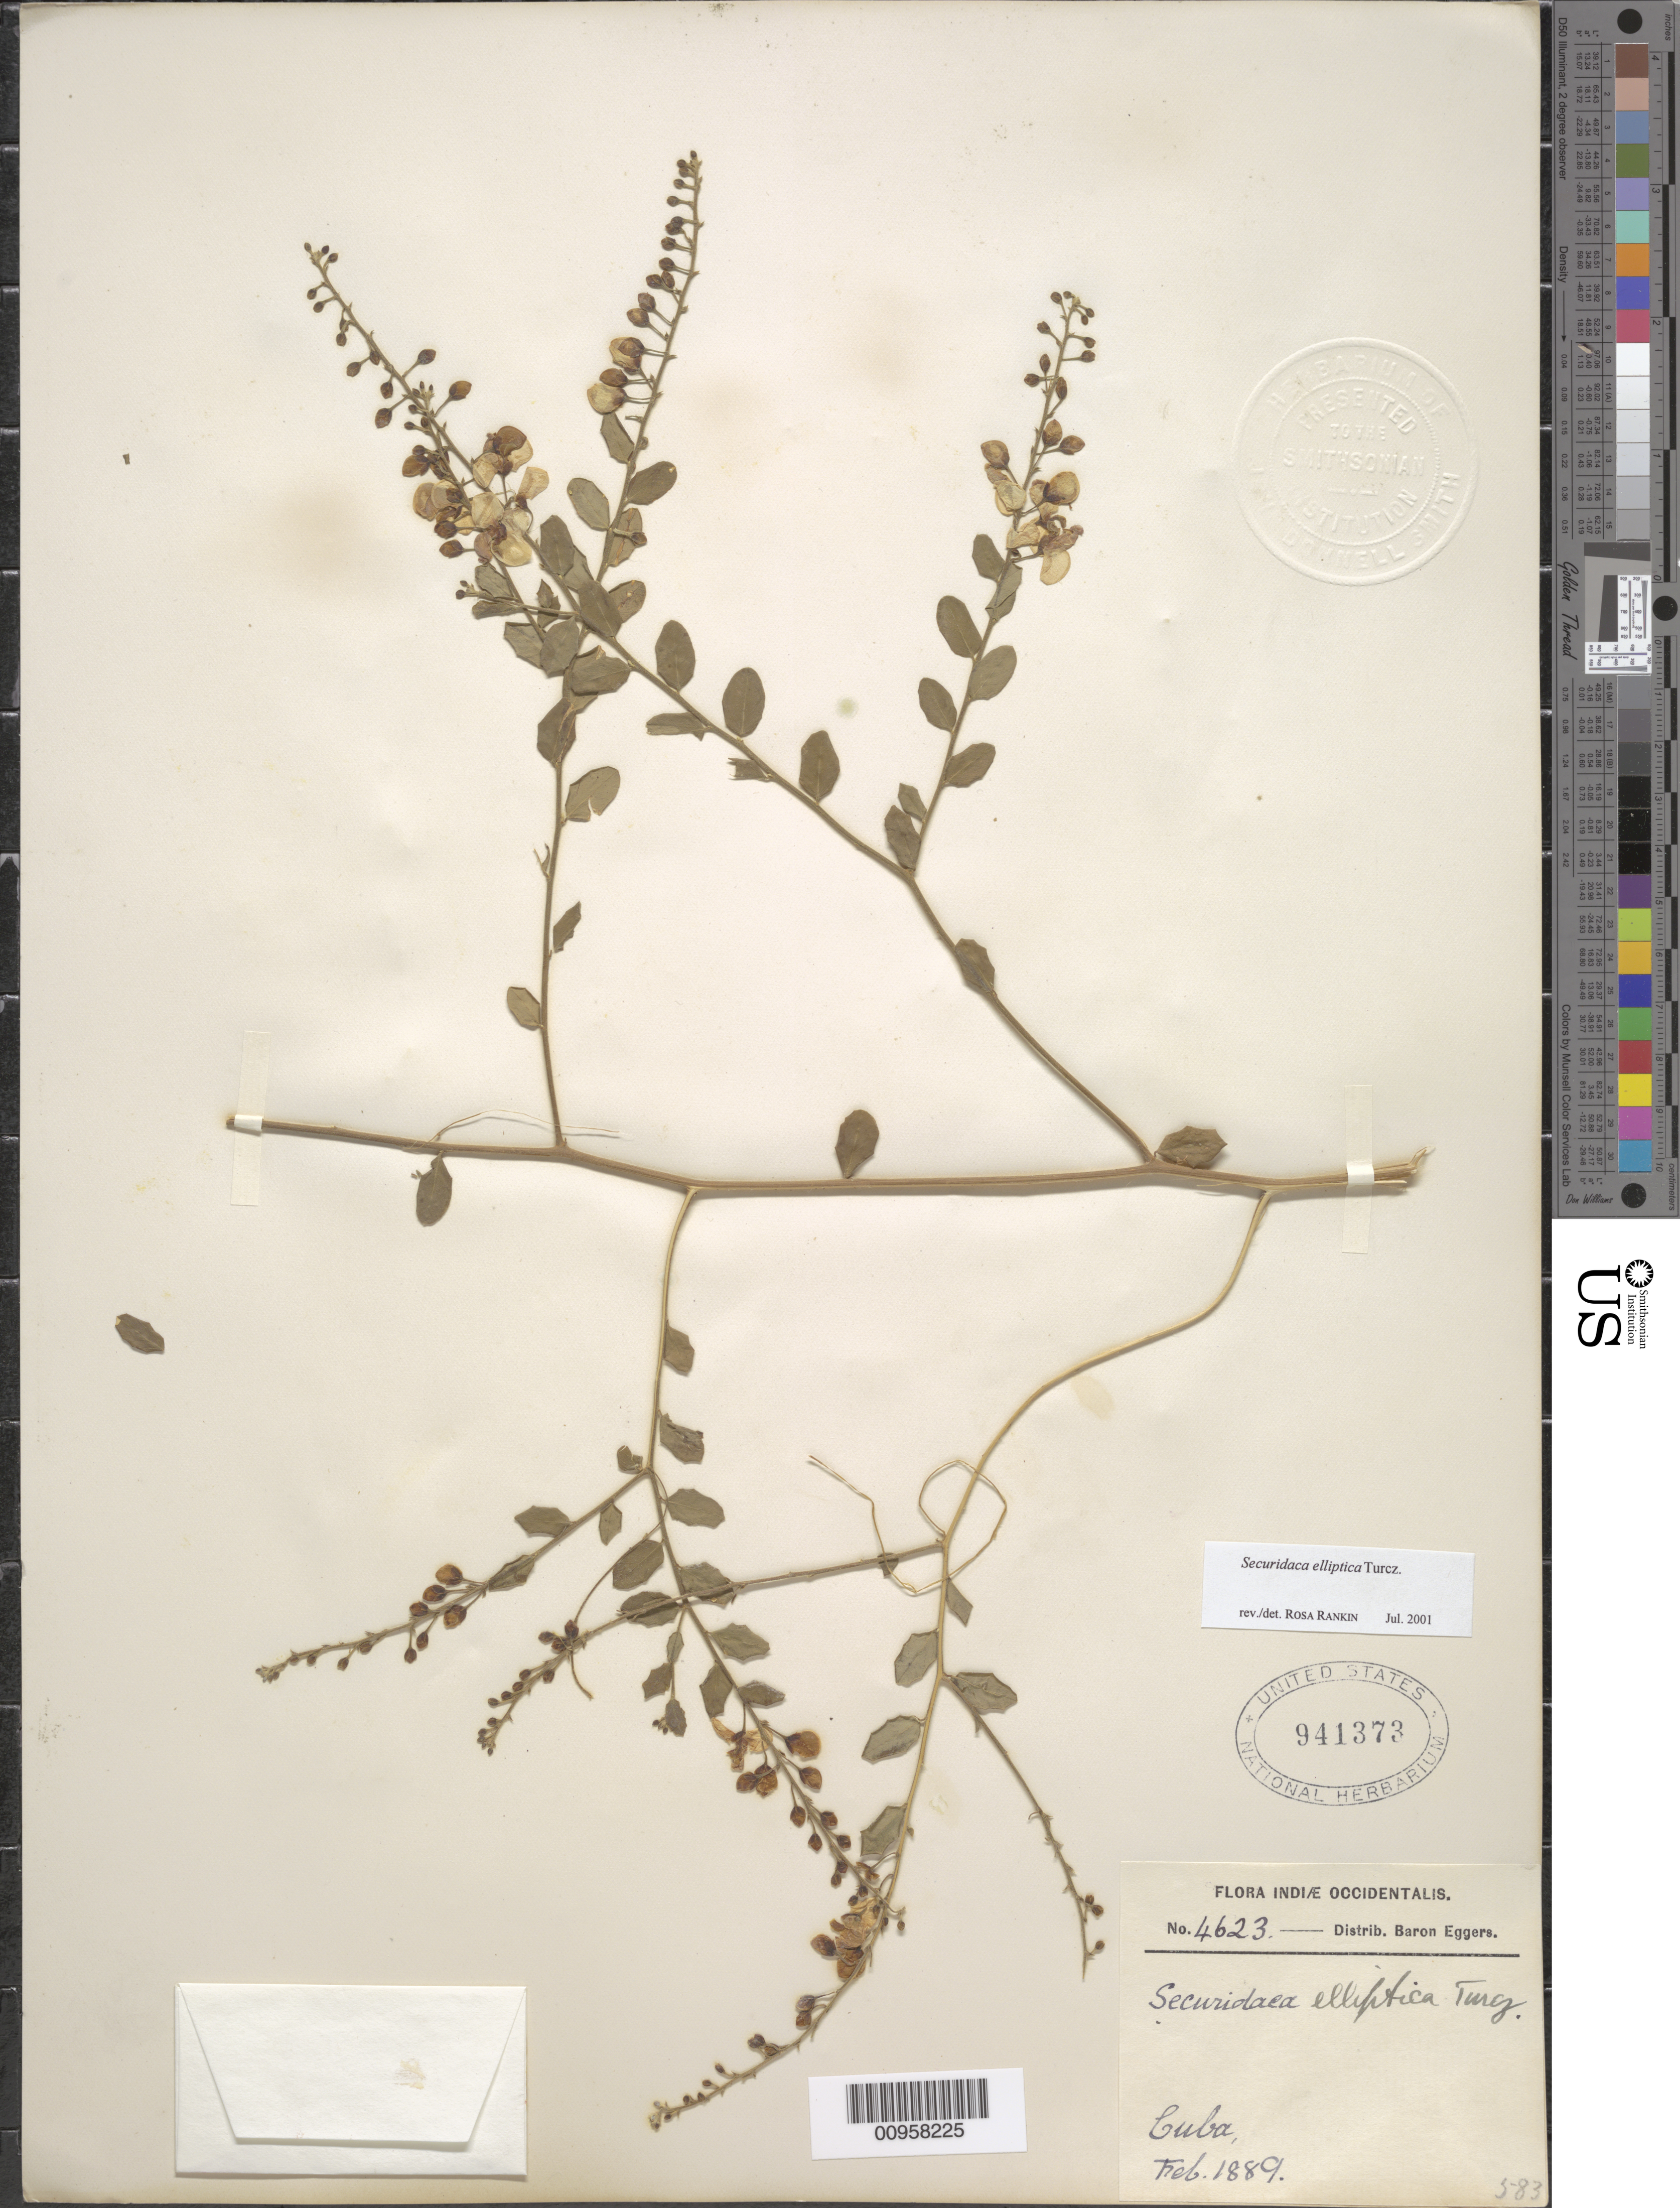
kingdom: Plantae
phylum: Tracheophyta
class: Magnoliopsida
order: Fabales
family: Polygalaceae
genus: Securidaca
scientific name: Securidaca elliptica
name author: Turcz.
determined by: Rankin Rodriguez, Rosa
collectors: H. F. A. von Eggers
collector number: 4623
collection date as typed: Feb 1889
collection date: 1889-02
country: Cuba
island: Cuba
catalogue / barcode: US 941373